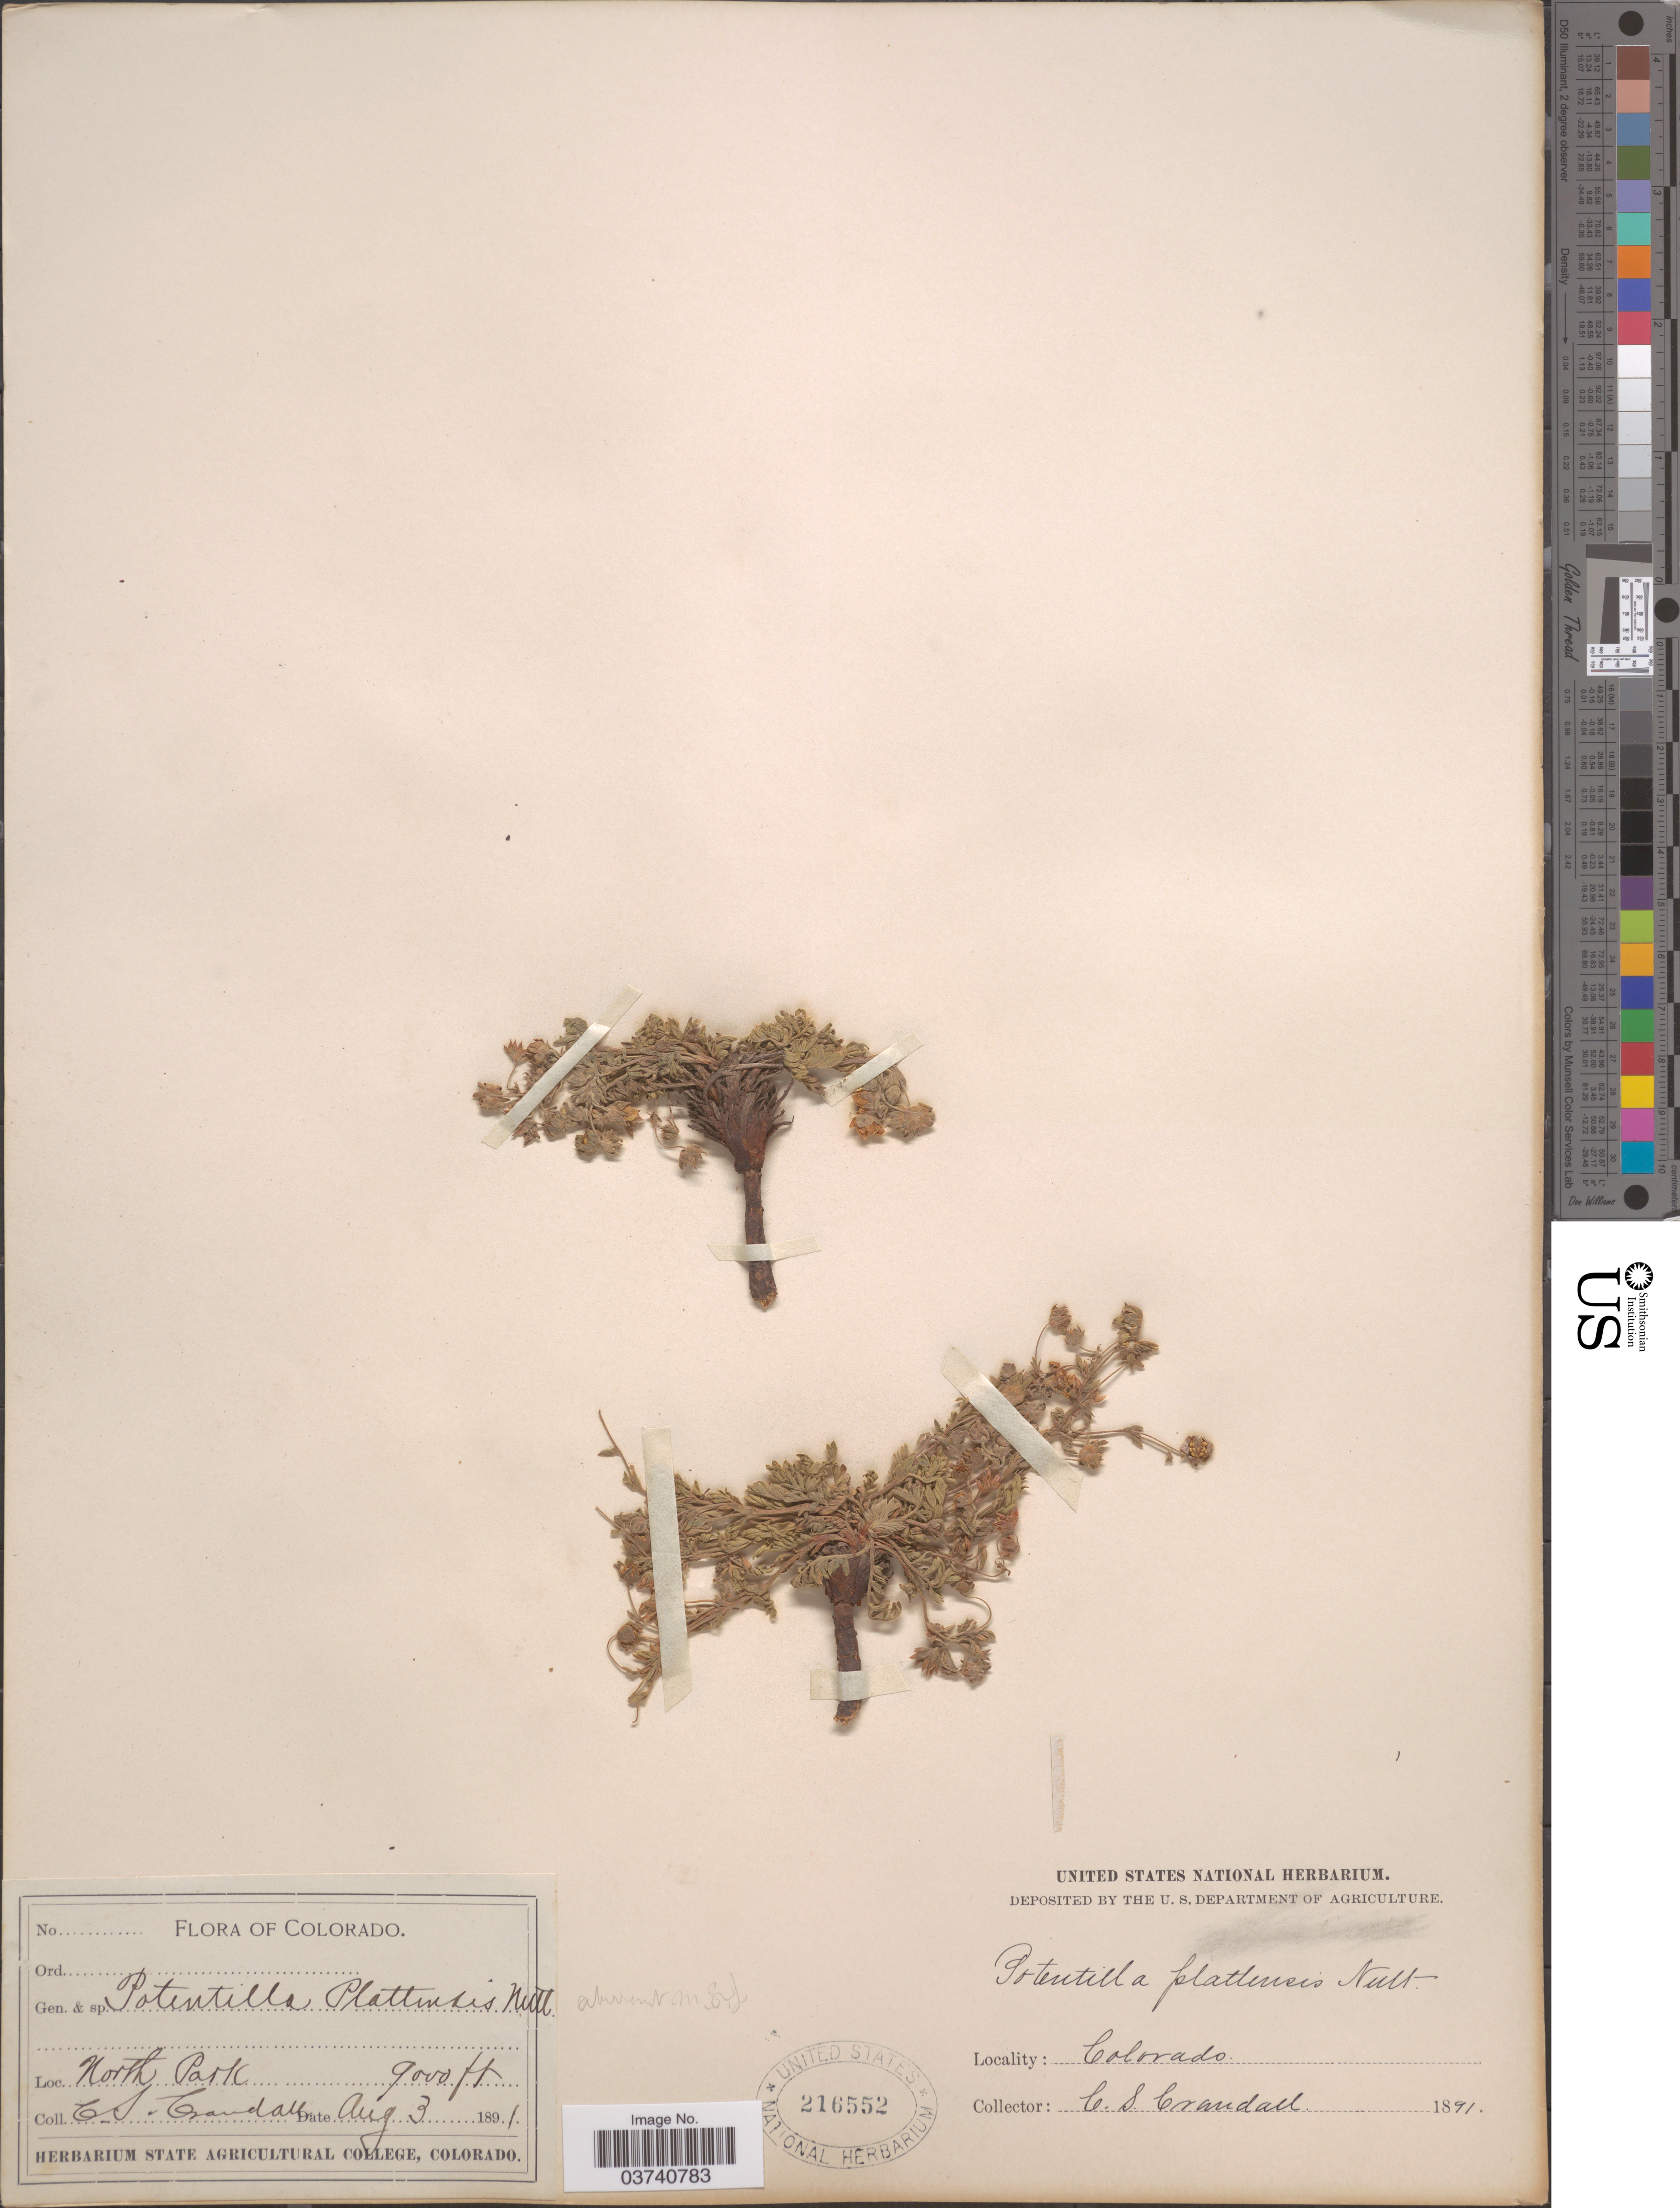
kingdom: Plantae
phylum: Tracheophyta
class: Magnoliopsida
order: Rosales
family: Rosaceae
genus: Potentilla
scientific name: Potentilla plattensis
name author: Nutt.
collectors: C. Crandall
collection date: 1891-08-03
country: United States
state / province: Colorado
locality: North Park.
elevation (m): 2743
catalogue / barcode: US 216552